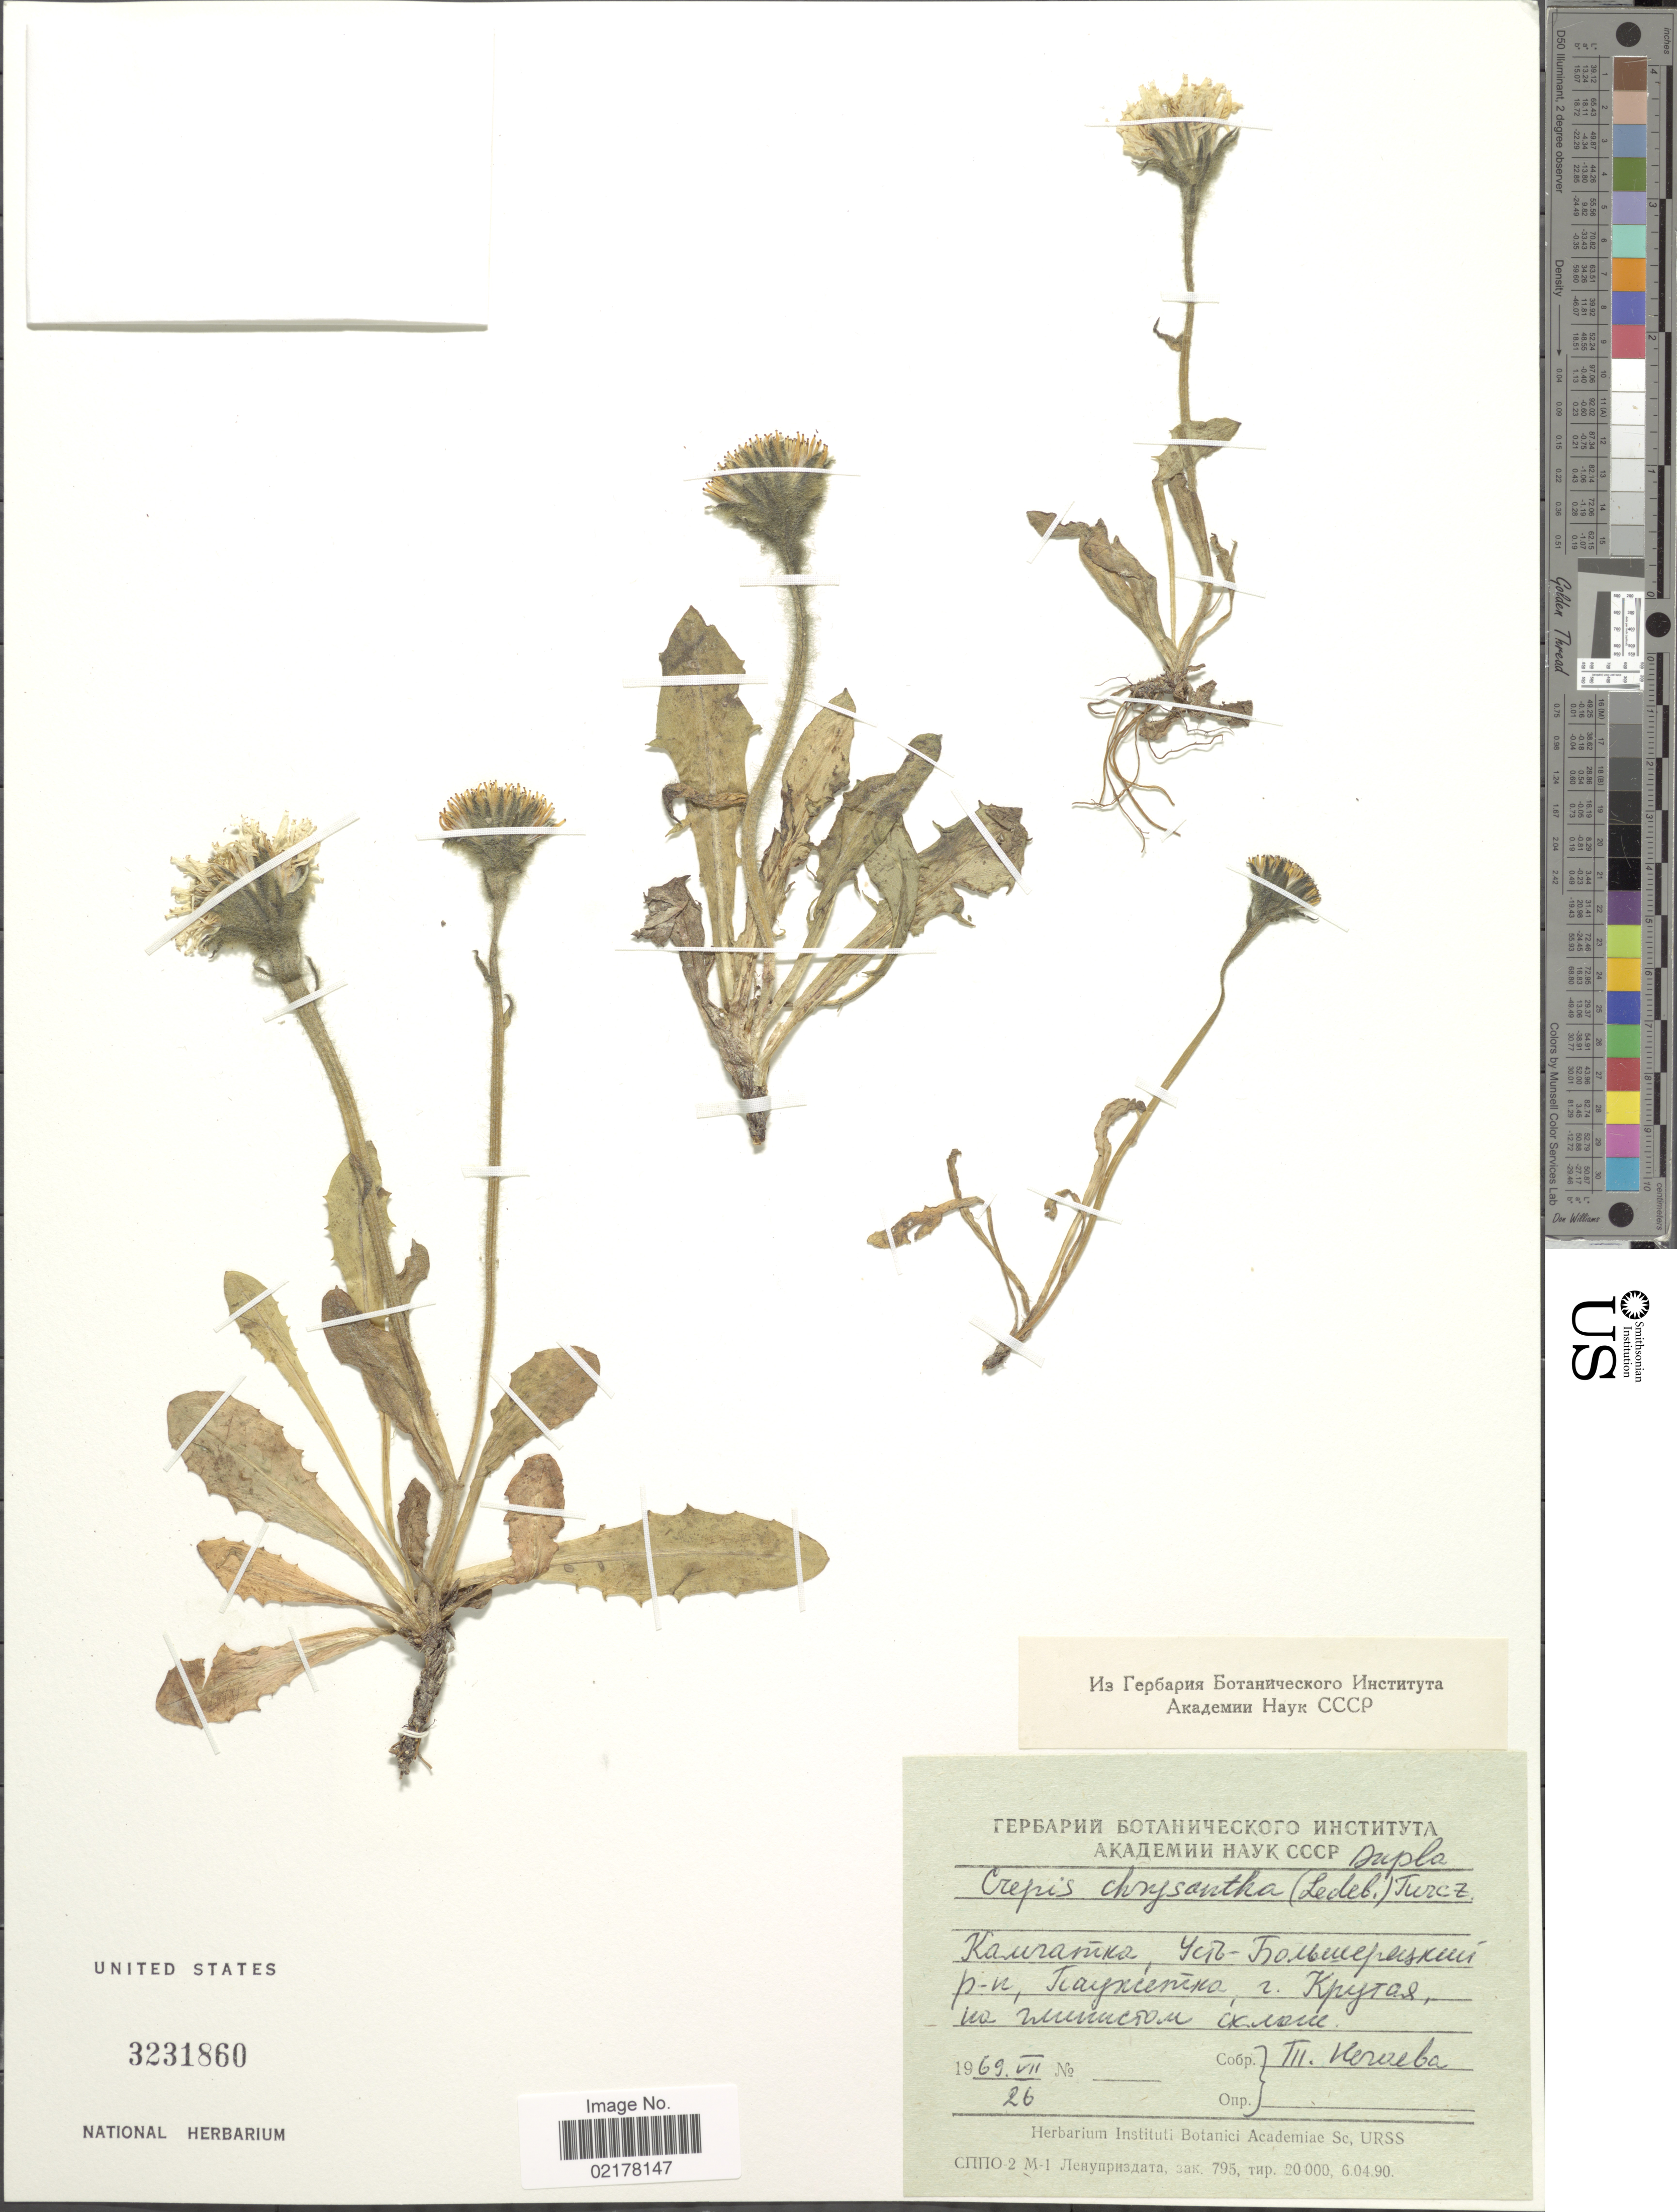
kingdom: Plantae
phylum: Tracheophyta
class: Magnoliopsida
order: Asterales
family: Asteraceae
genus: Crepis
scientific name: Crepis chrysantha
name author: (Ledeb.) Turcz.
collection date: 1969-07-26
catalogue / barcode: US 3231860